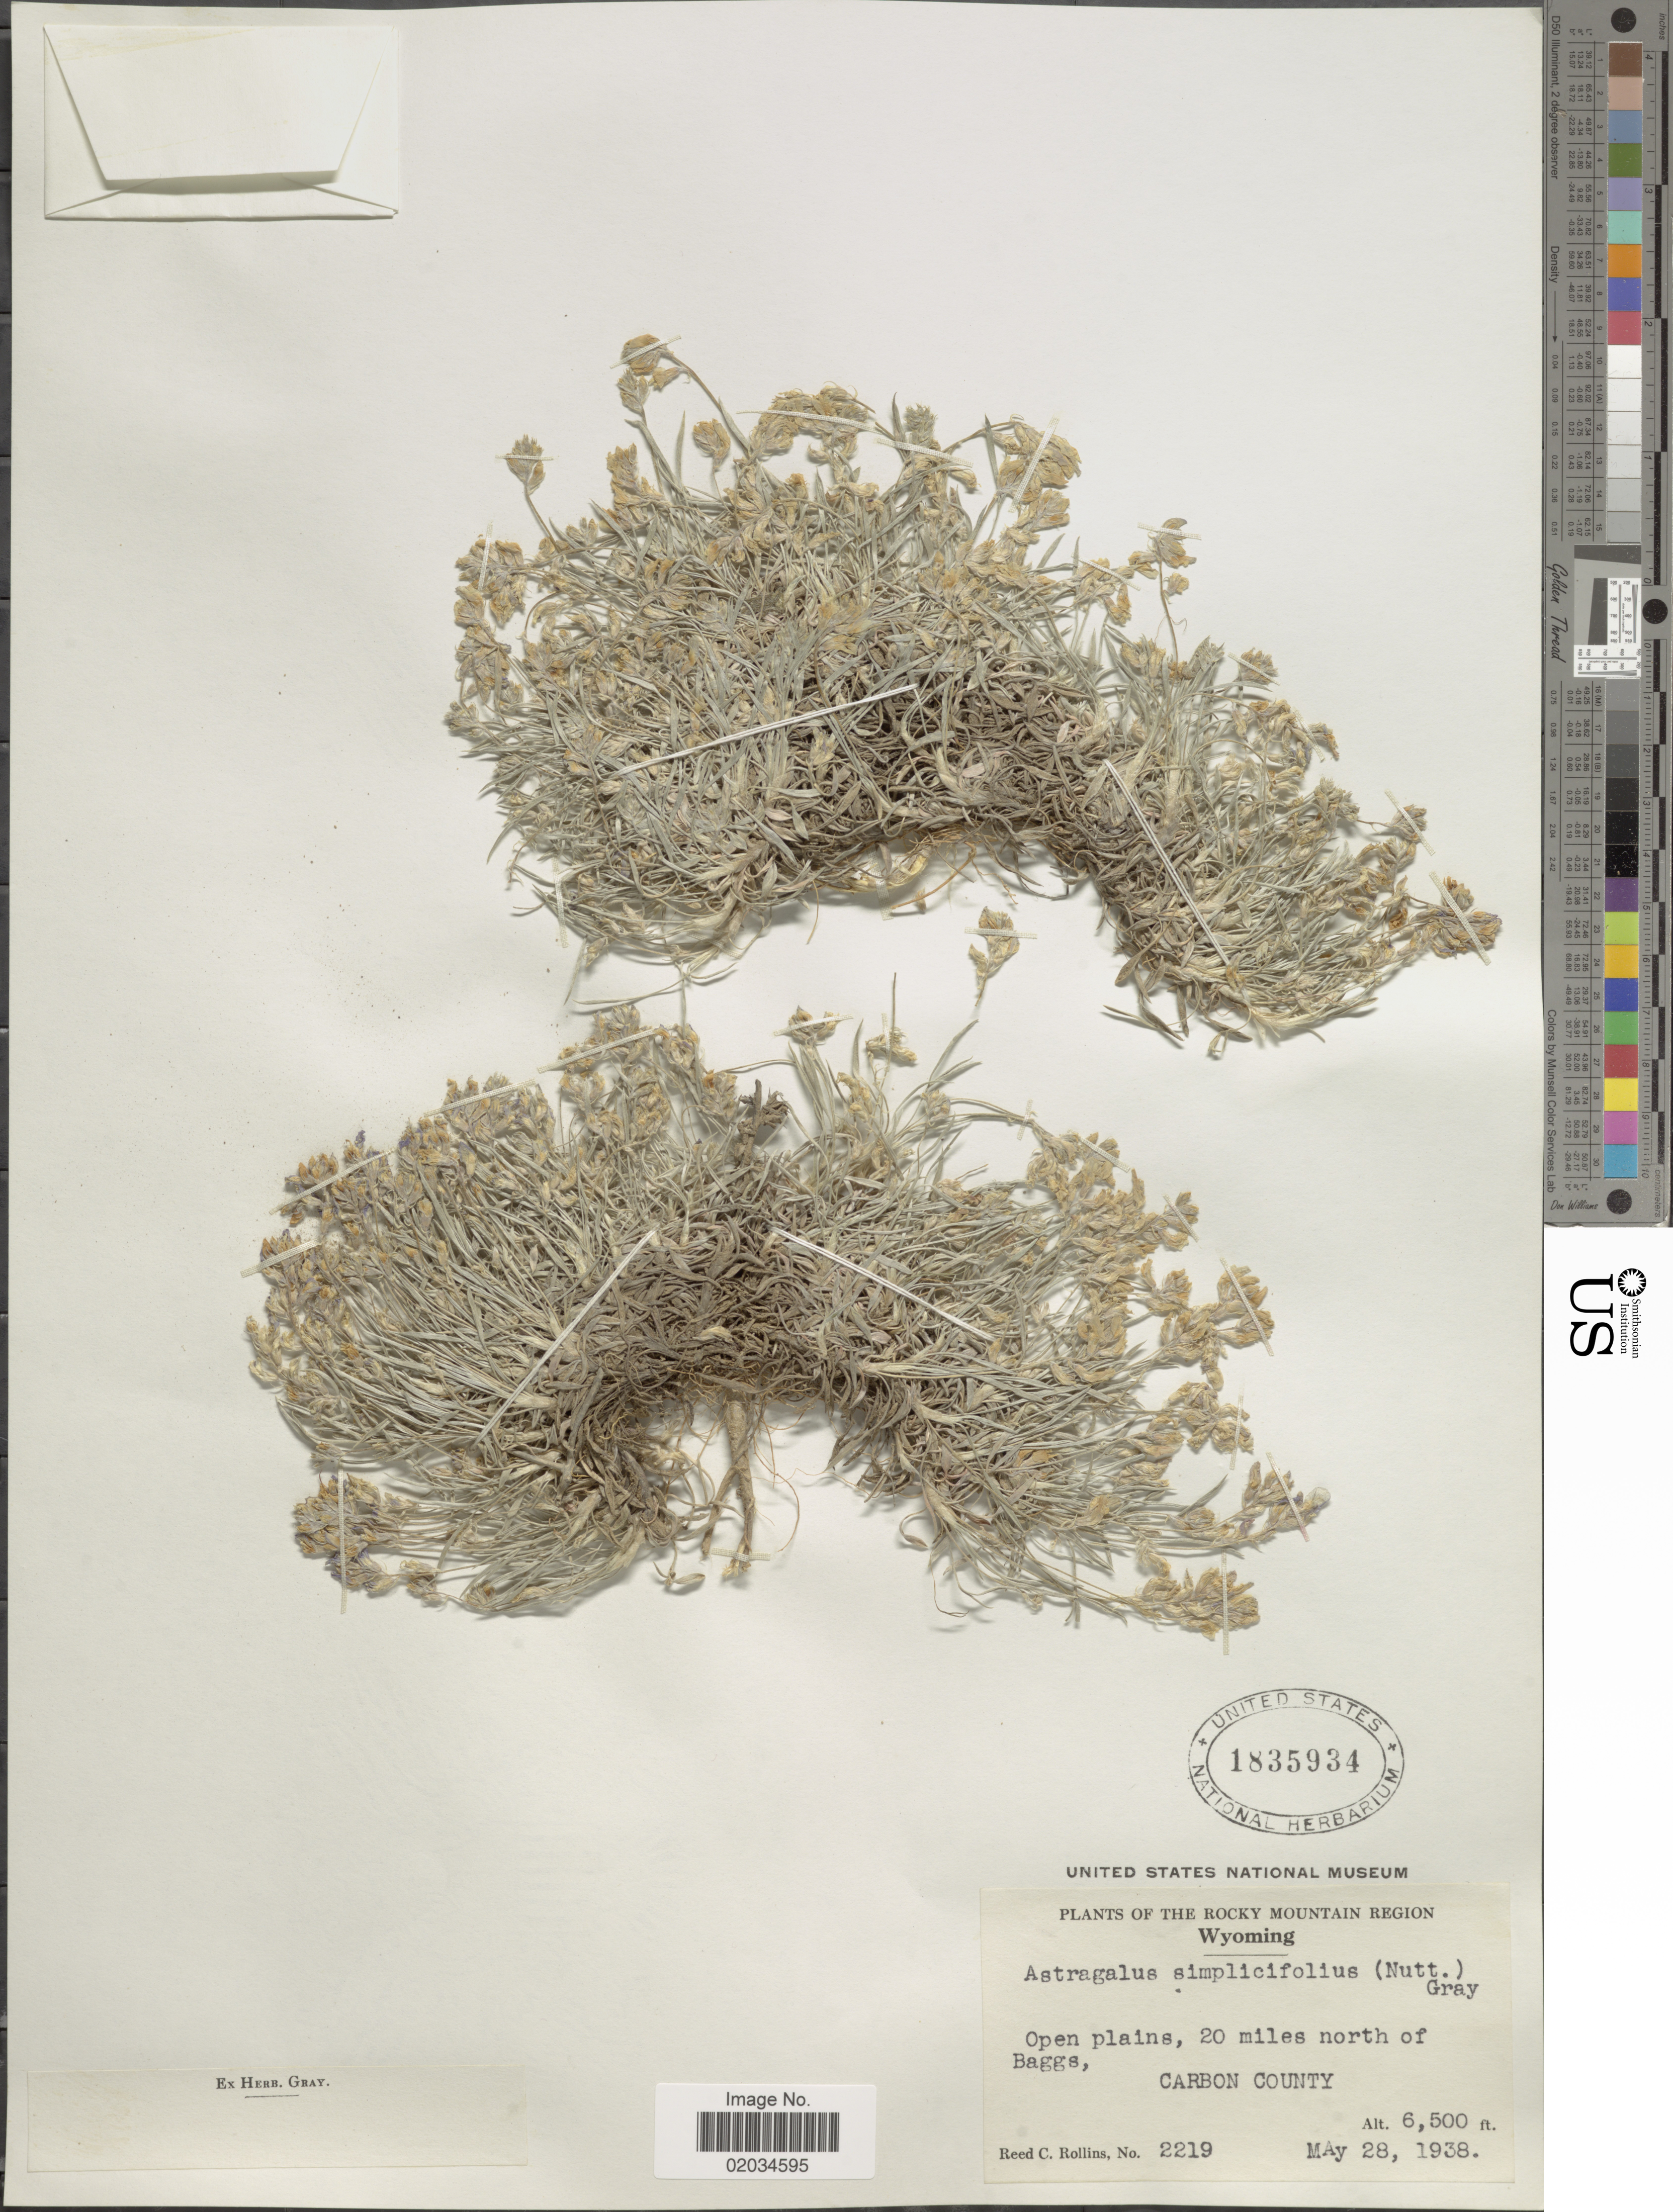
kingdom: Plantae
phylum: Tracheophyta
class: Magnoliopsida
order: Fabales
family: Fabaceae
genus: Astragalus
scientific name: Astragalus simplex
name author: Tidestr.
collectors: R. C. Rollins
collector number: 2219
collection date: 1938-05-28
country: United States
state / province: Wyoming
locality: The Rocky Mountain Region, open plains, 20 miles north of Baggs, Carbon County.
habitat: open plains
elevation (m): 1981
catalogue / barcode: US 1835934